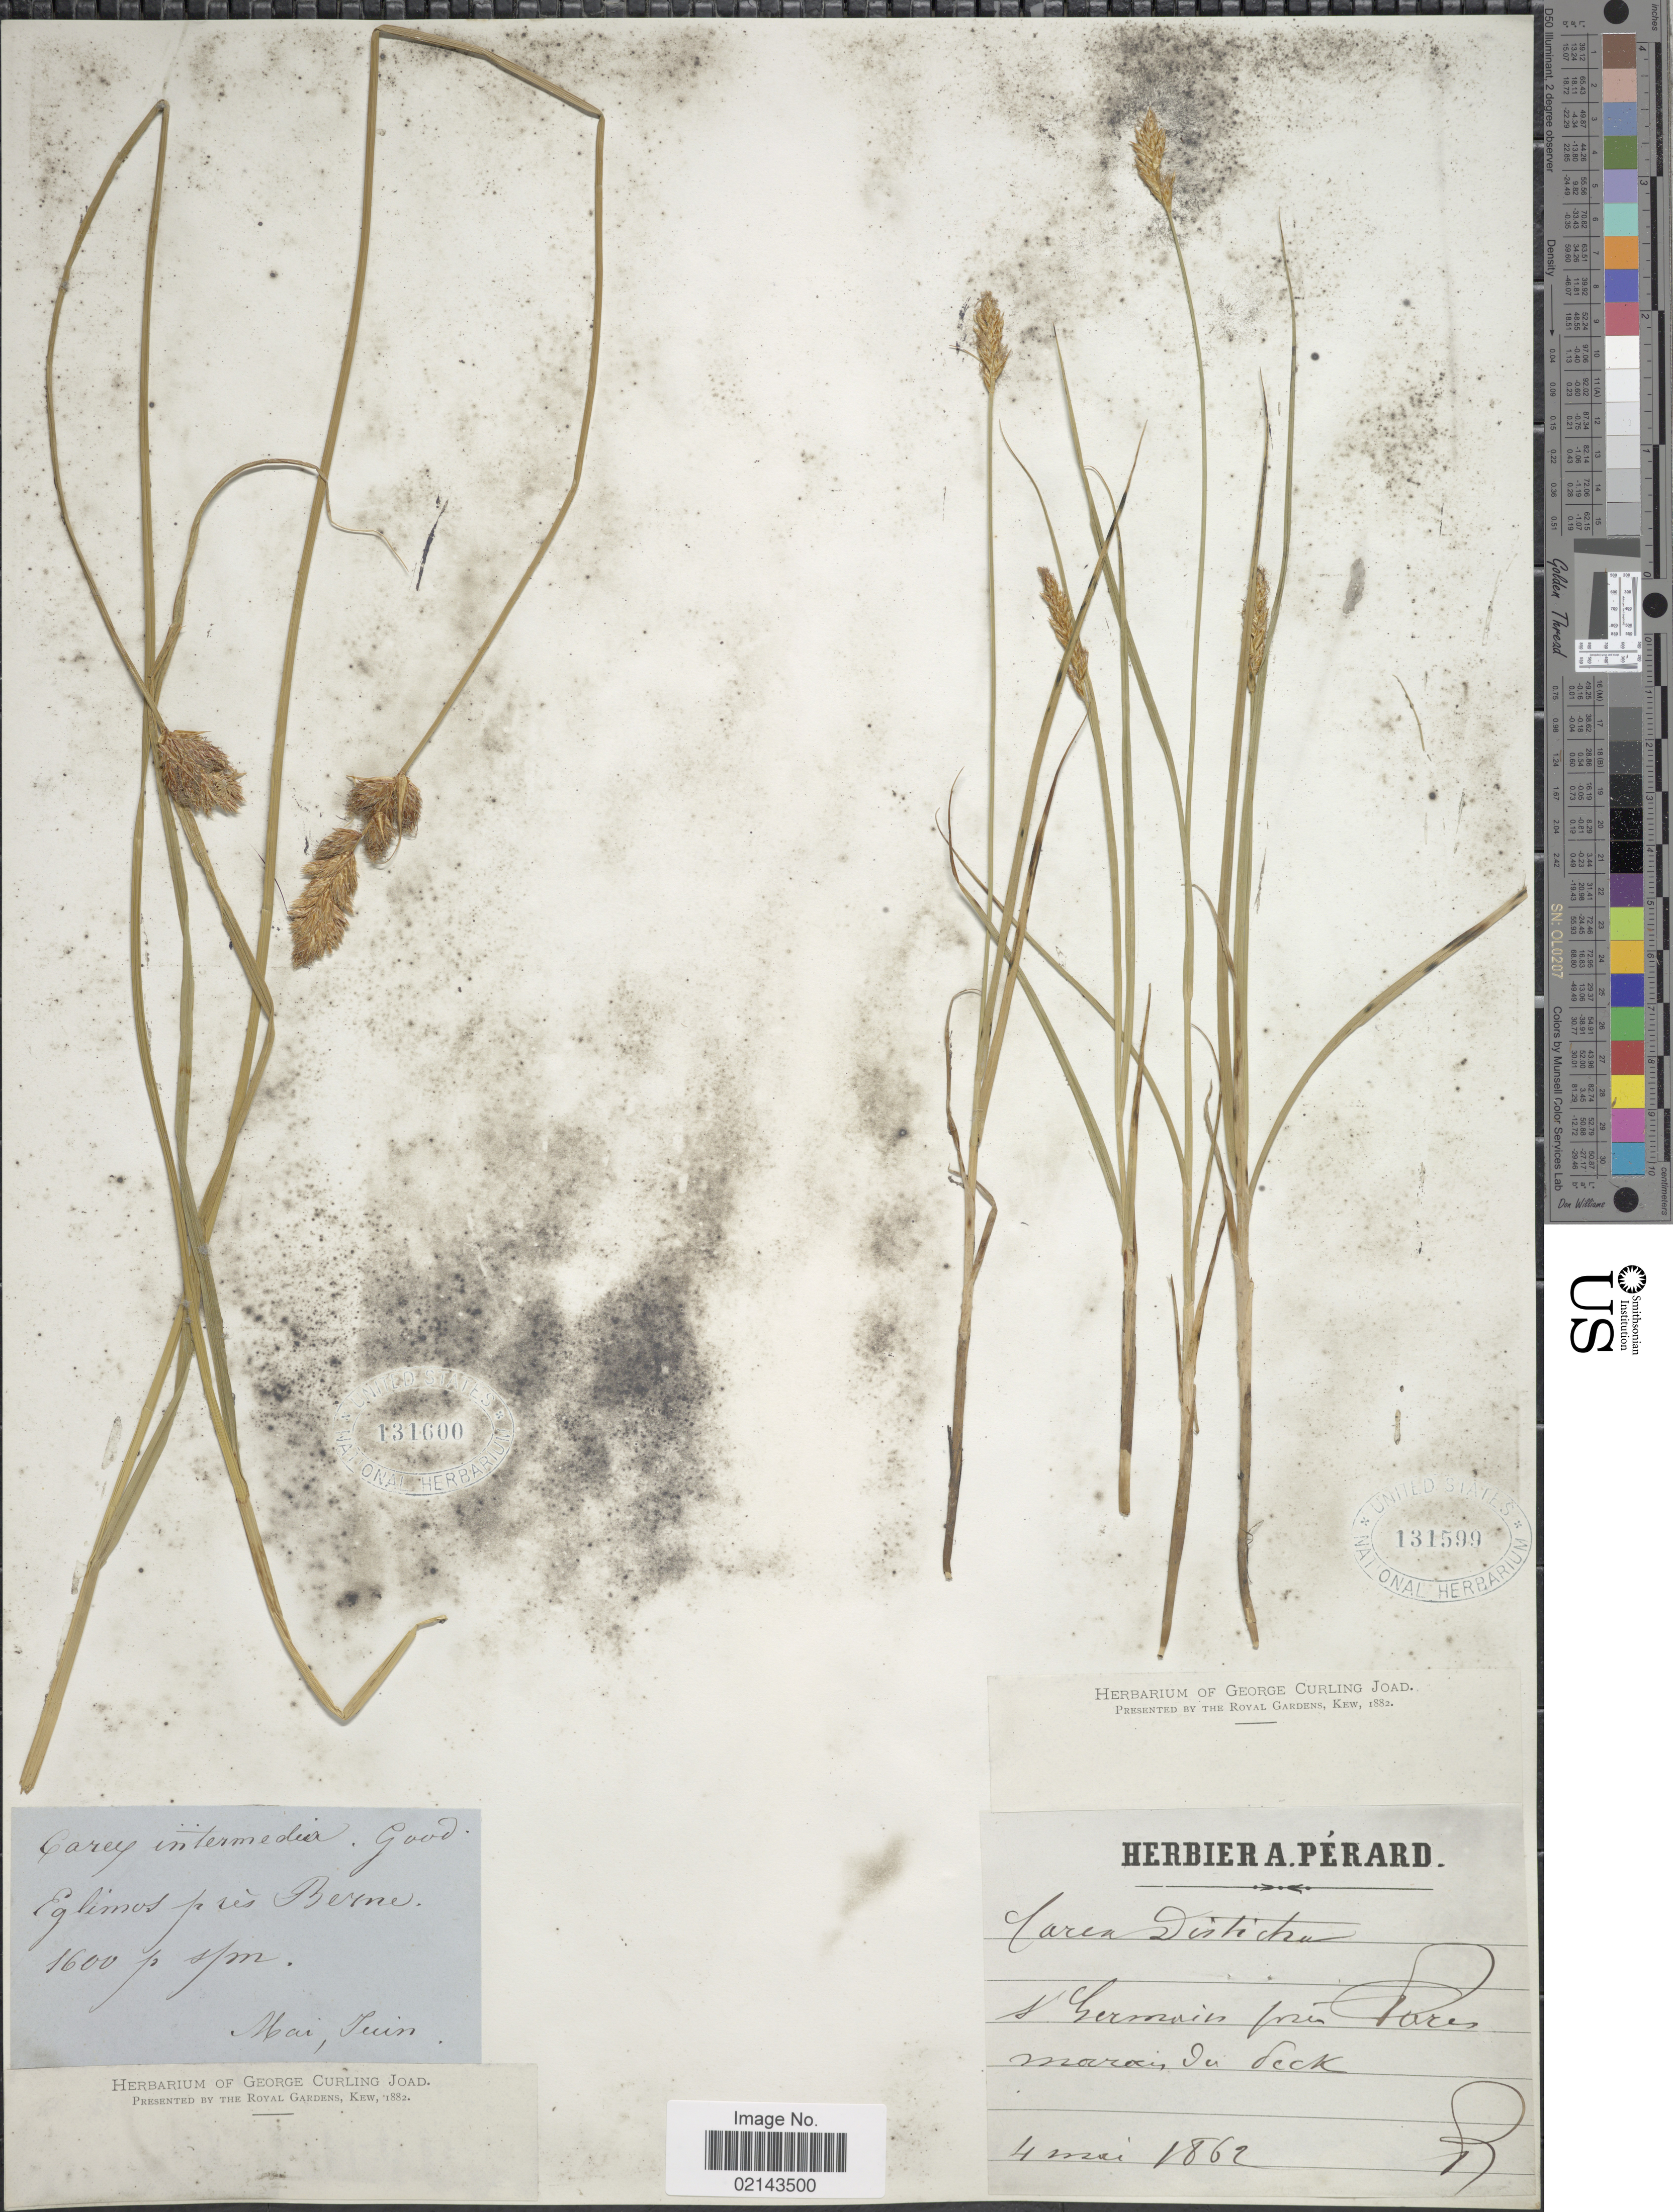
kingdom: Plantae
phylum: Tracheophyta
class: Liliopsida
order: Poales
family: Cyperaceae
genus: Carex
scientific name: Carex disticha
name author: Huds.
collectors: ex herb. A. Perard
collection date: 1862-05-04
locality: A Germain pres Pares marrais du deck [interpreted]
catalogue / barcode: US 131599